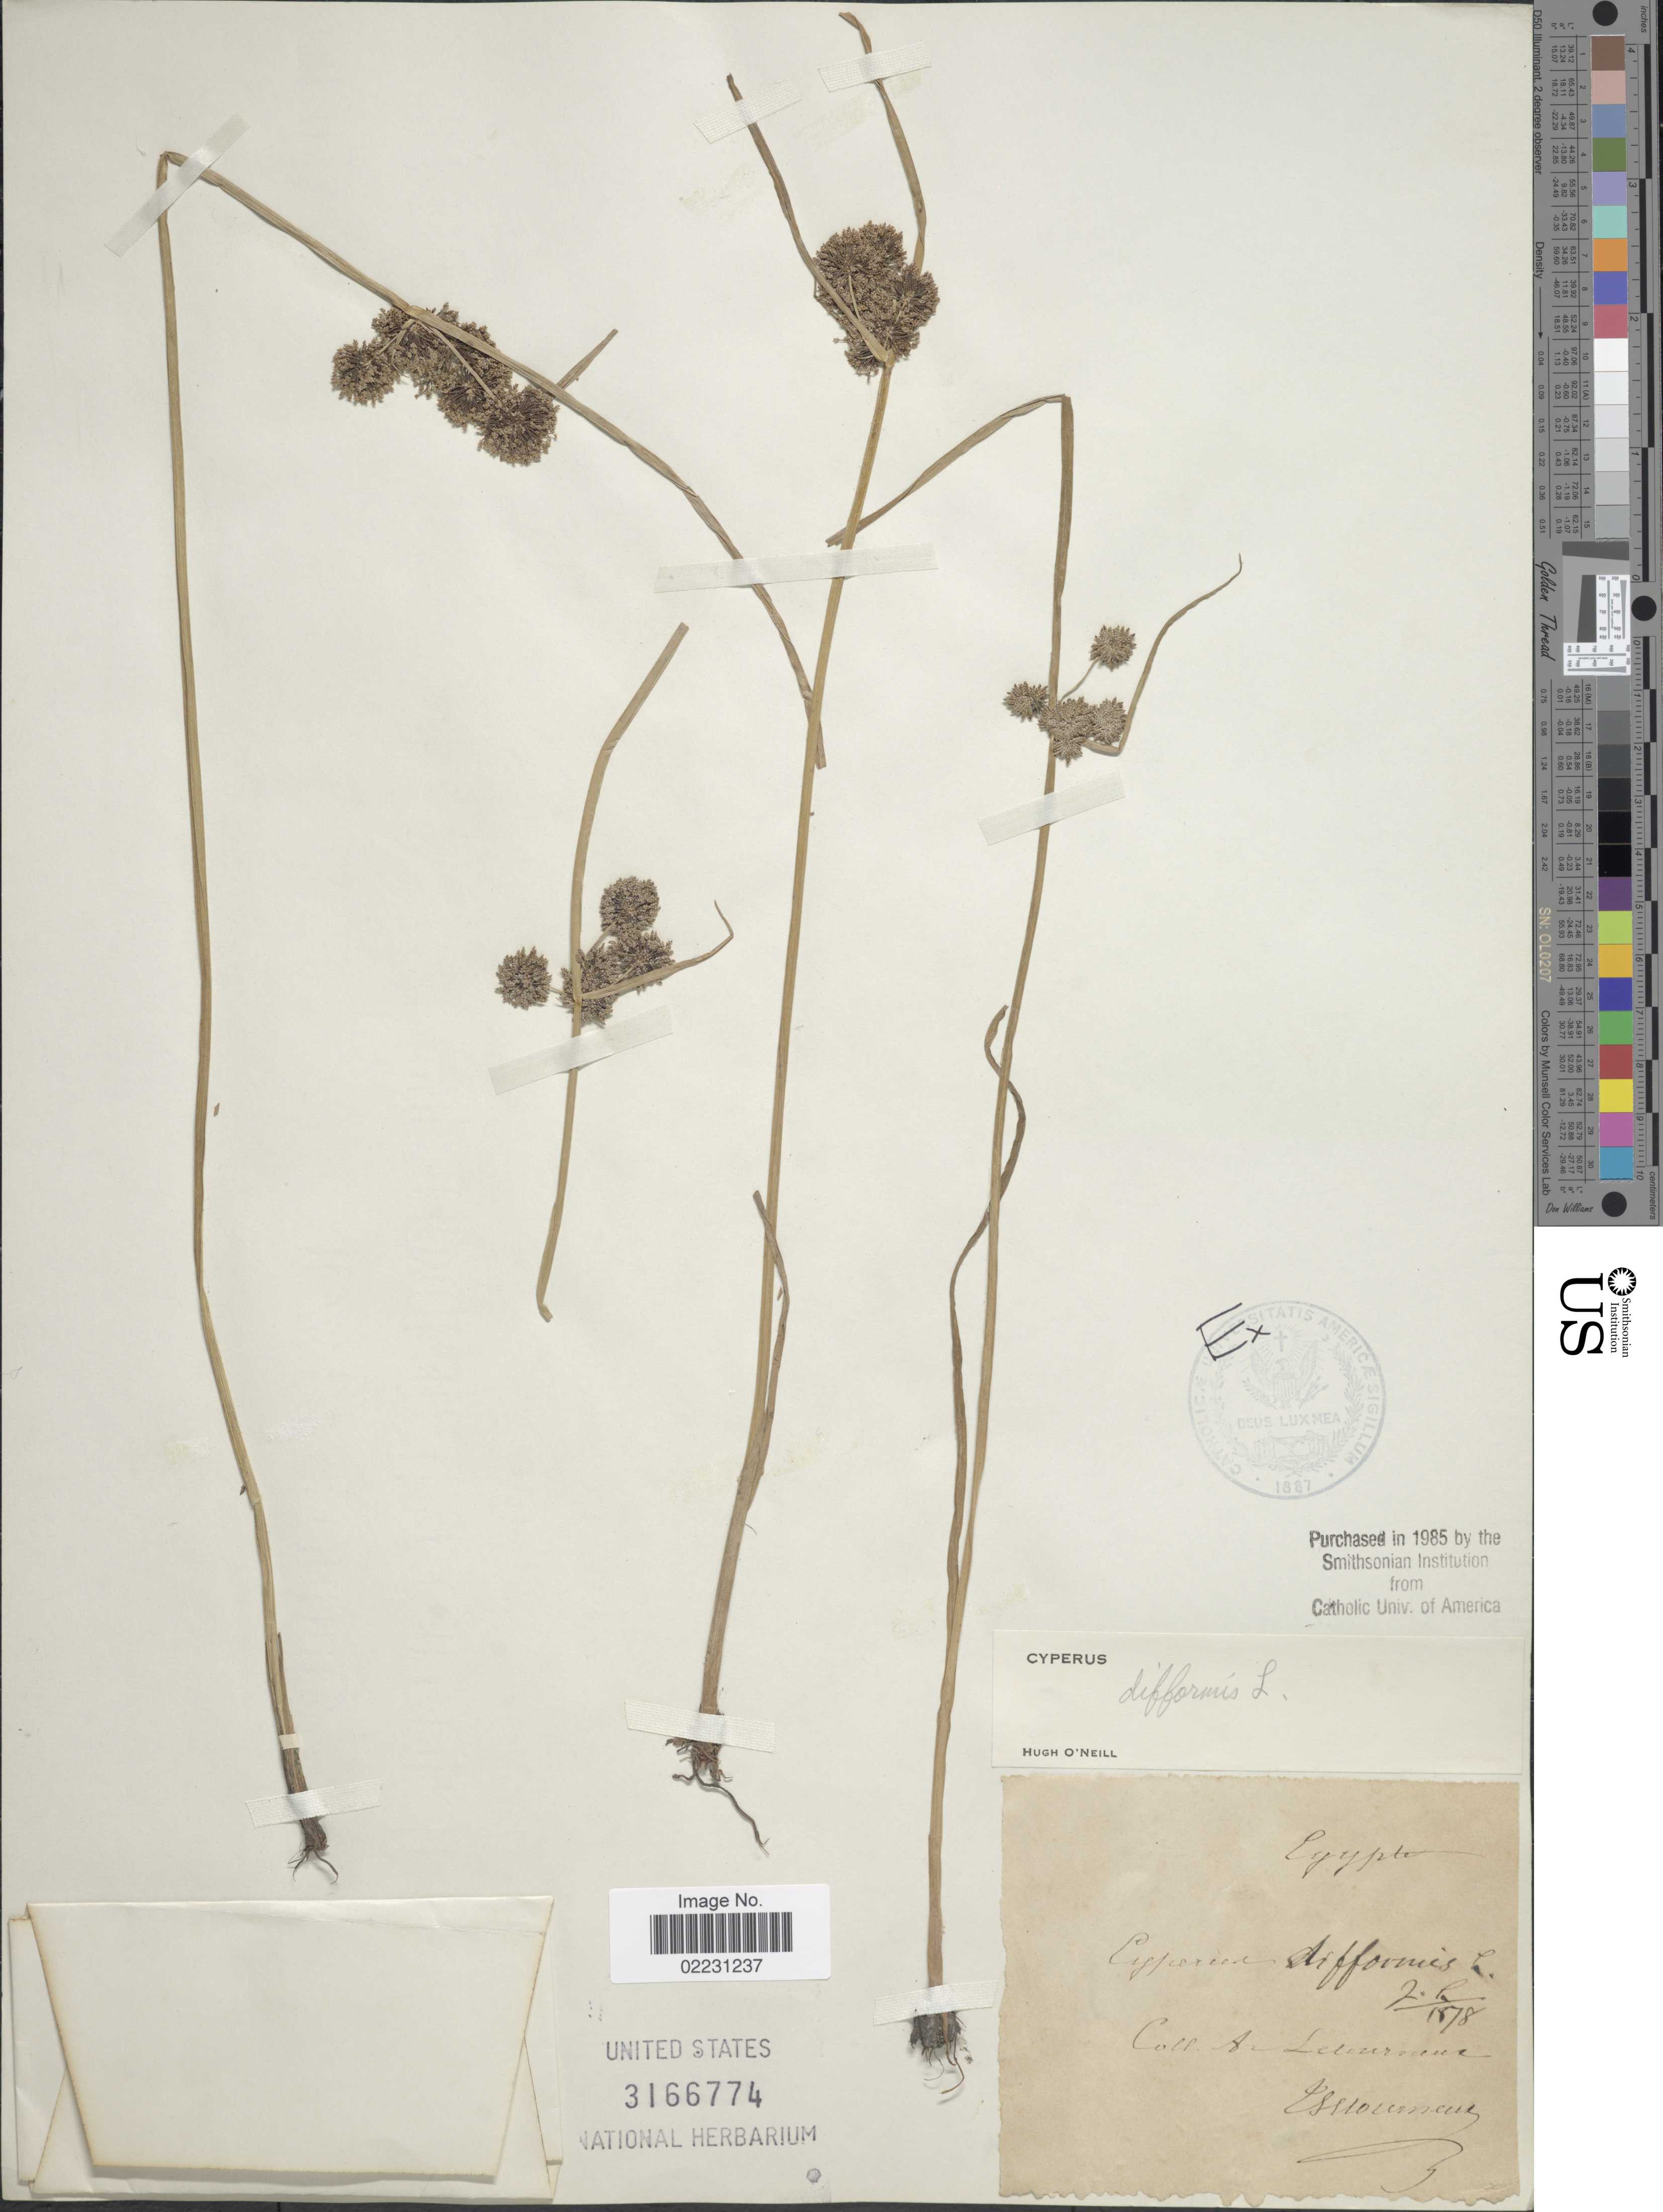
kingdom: Plantae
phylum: Tracheophyta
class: Liliopsida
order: Poales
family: Cyperaceae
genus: Cyperus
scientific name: Cyperus difformis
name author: L.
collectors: A. Letourneux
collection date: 1878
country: Egypt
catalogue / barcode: US 3166774